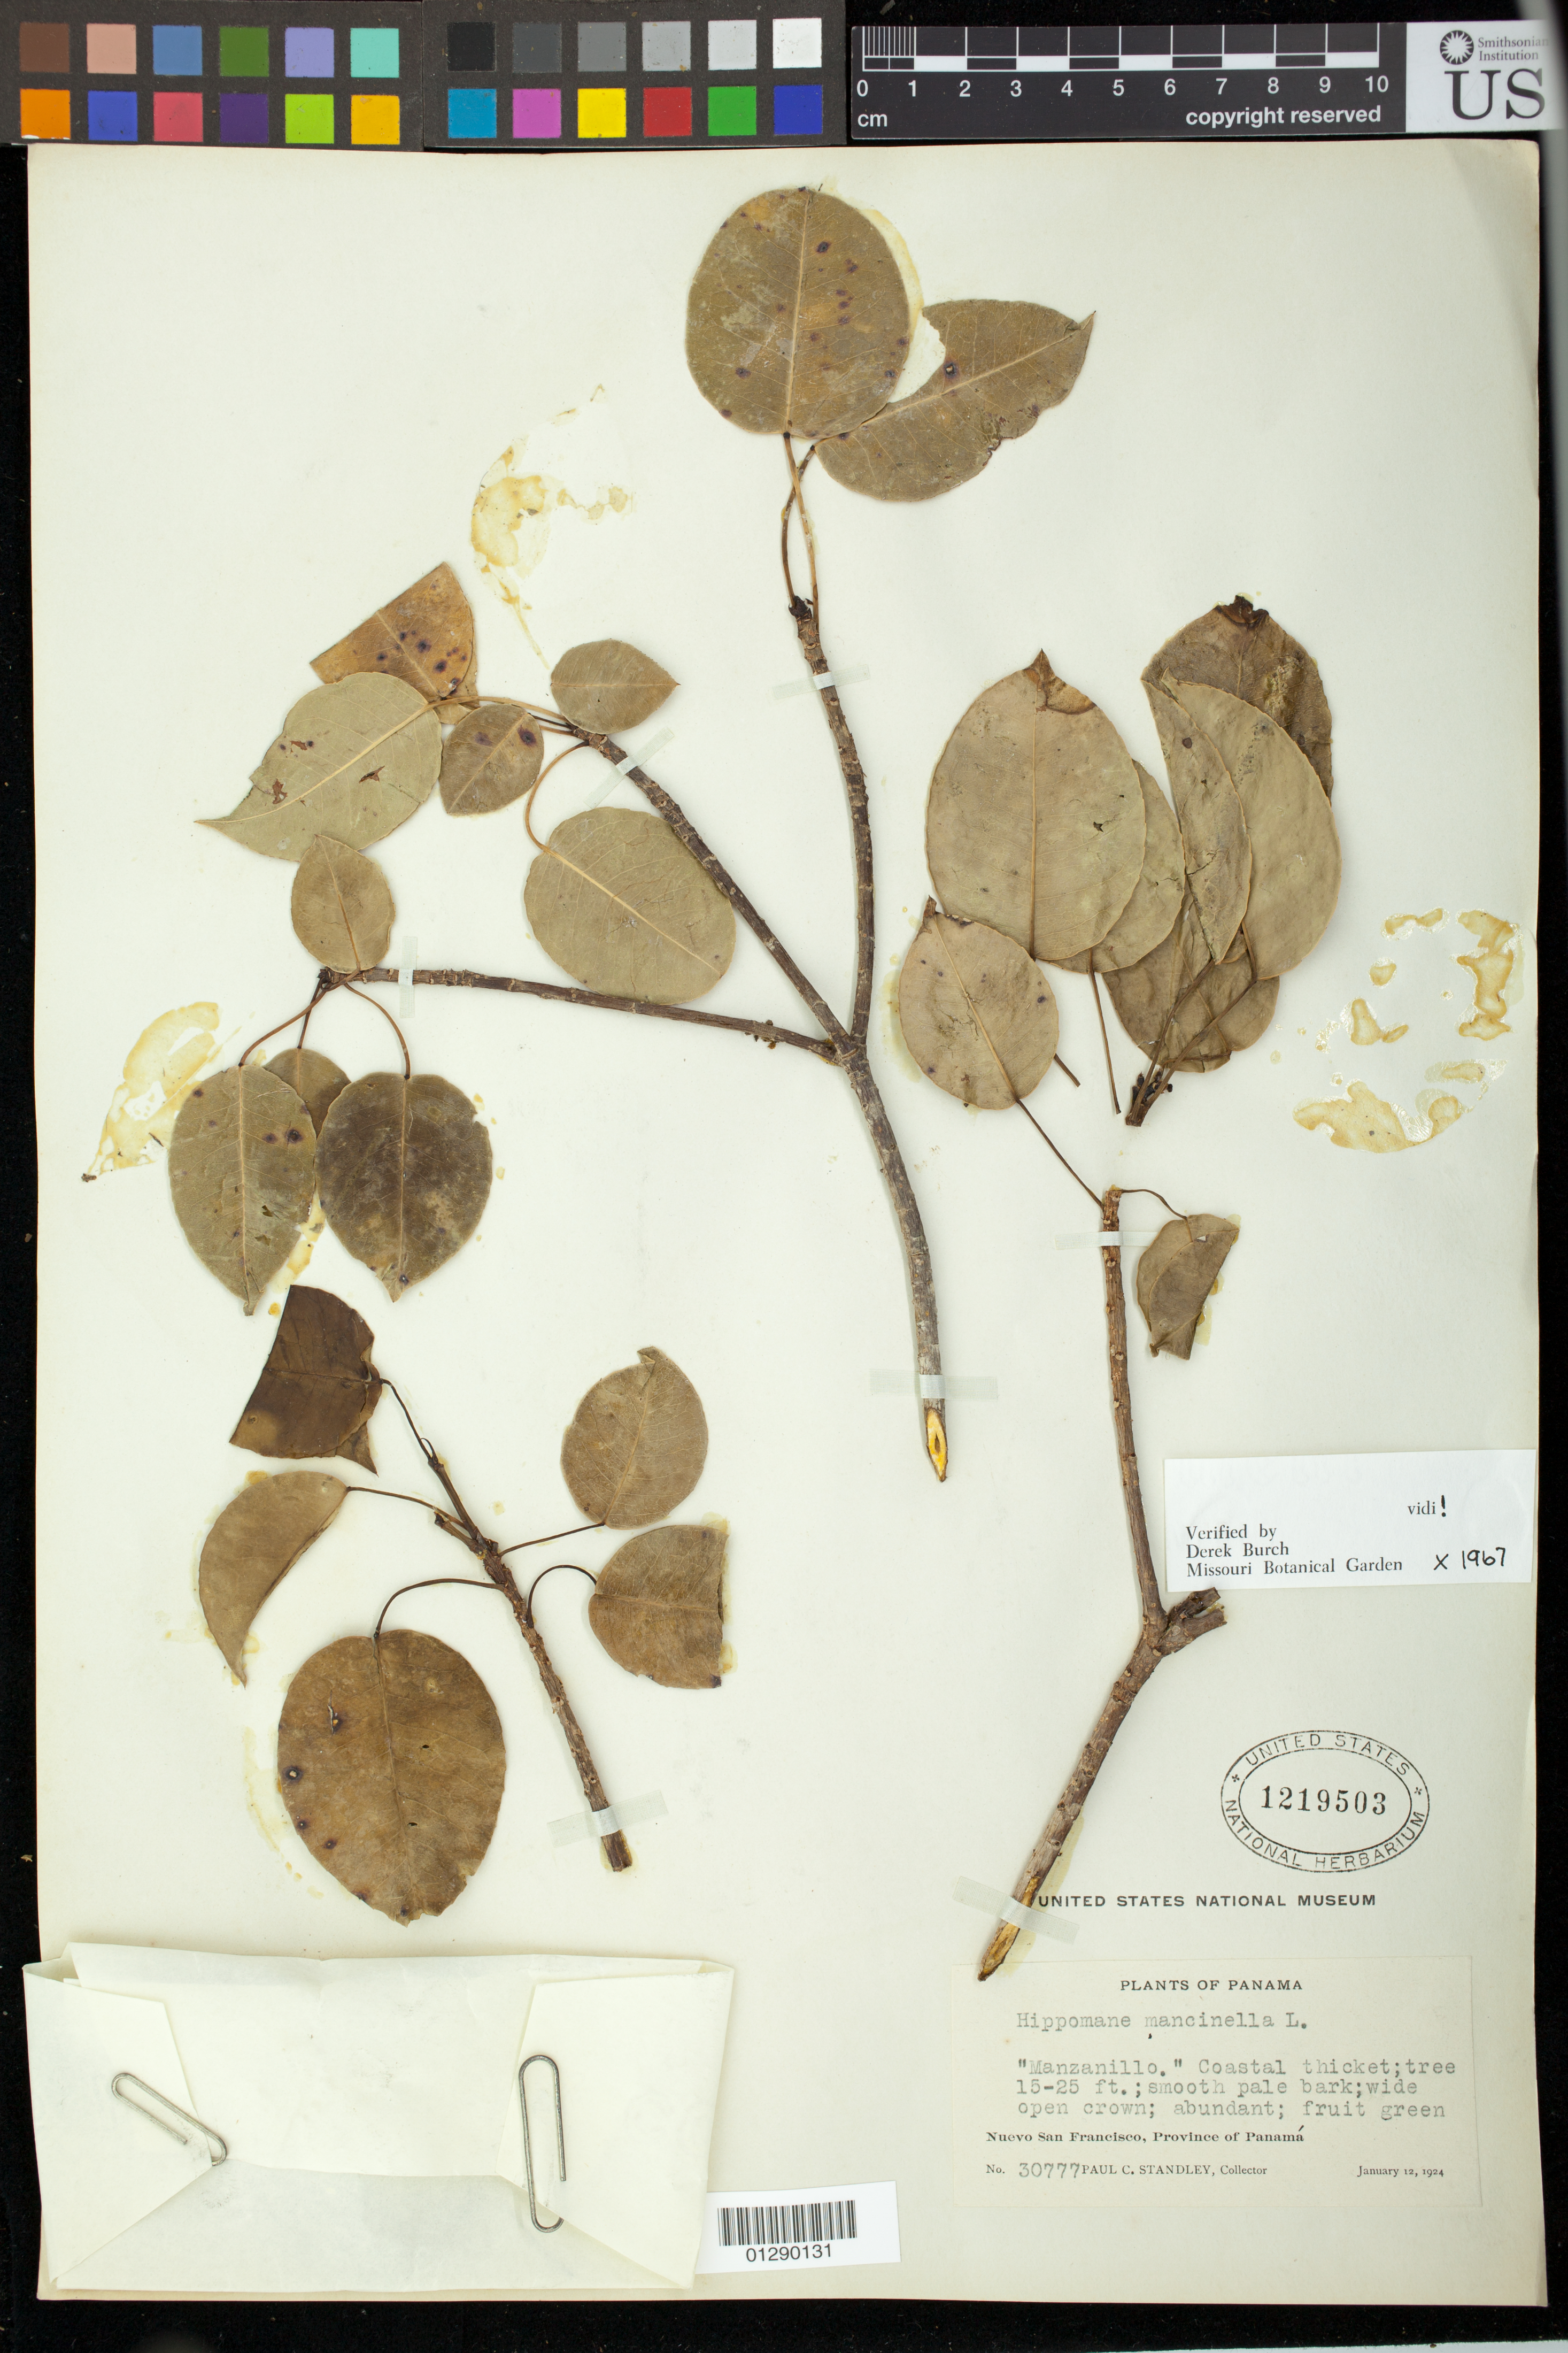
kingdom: Plantae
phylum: Tracheophyta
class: Magnoliopsida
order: Malpighiales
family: Euphorbiaceae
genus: Hippomane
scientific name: Hippomane mancinella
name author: L.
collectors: P. C. Standley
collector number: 30777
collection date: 1924-01-12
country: Panama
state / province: Panamá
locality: Nuevo San Francisco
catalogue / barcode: US 1219503